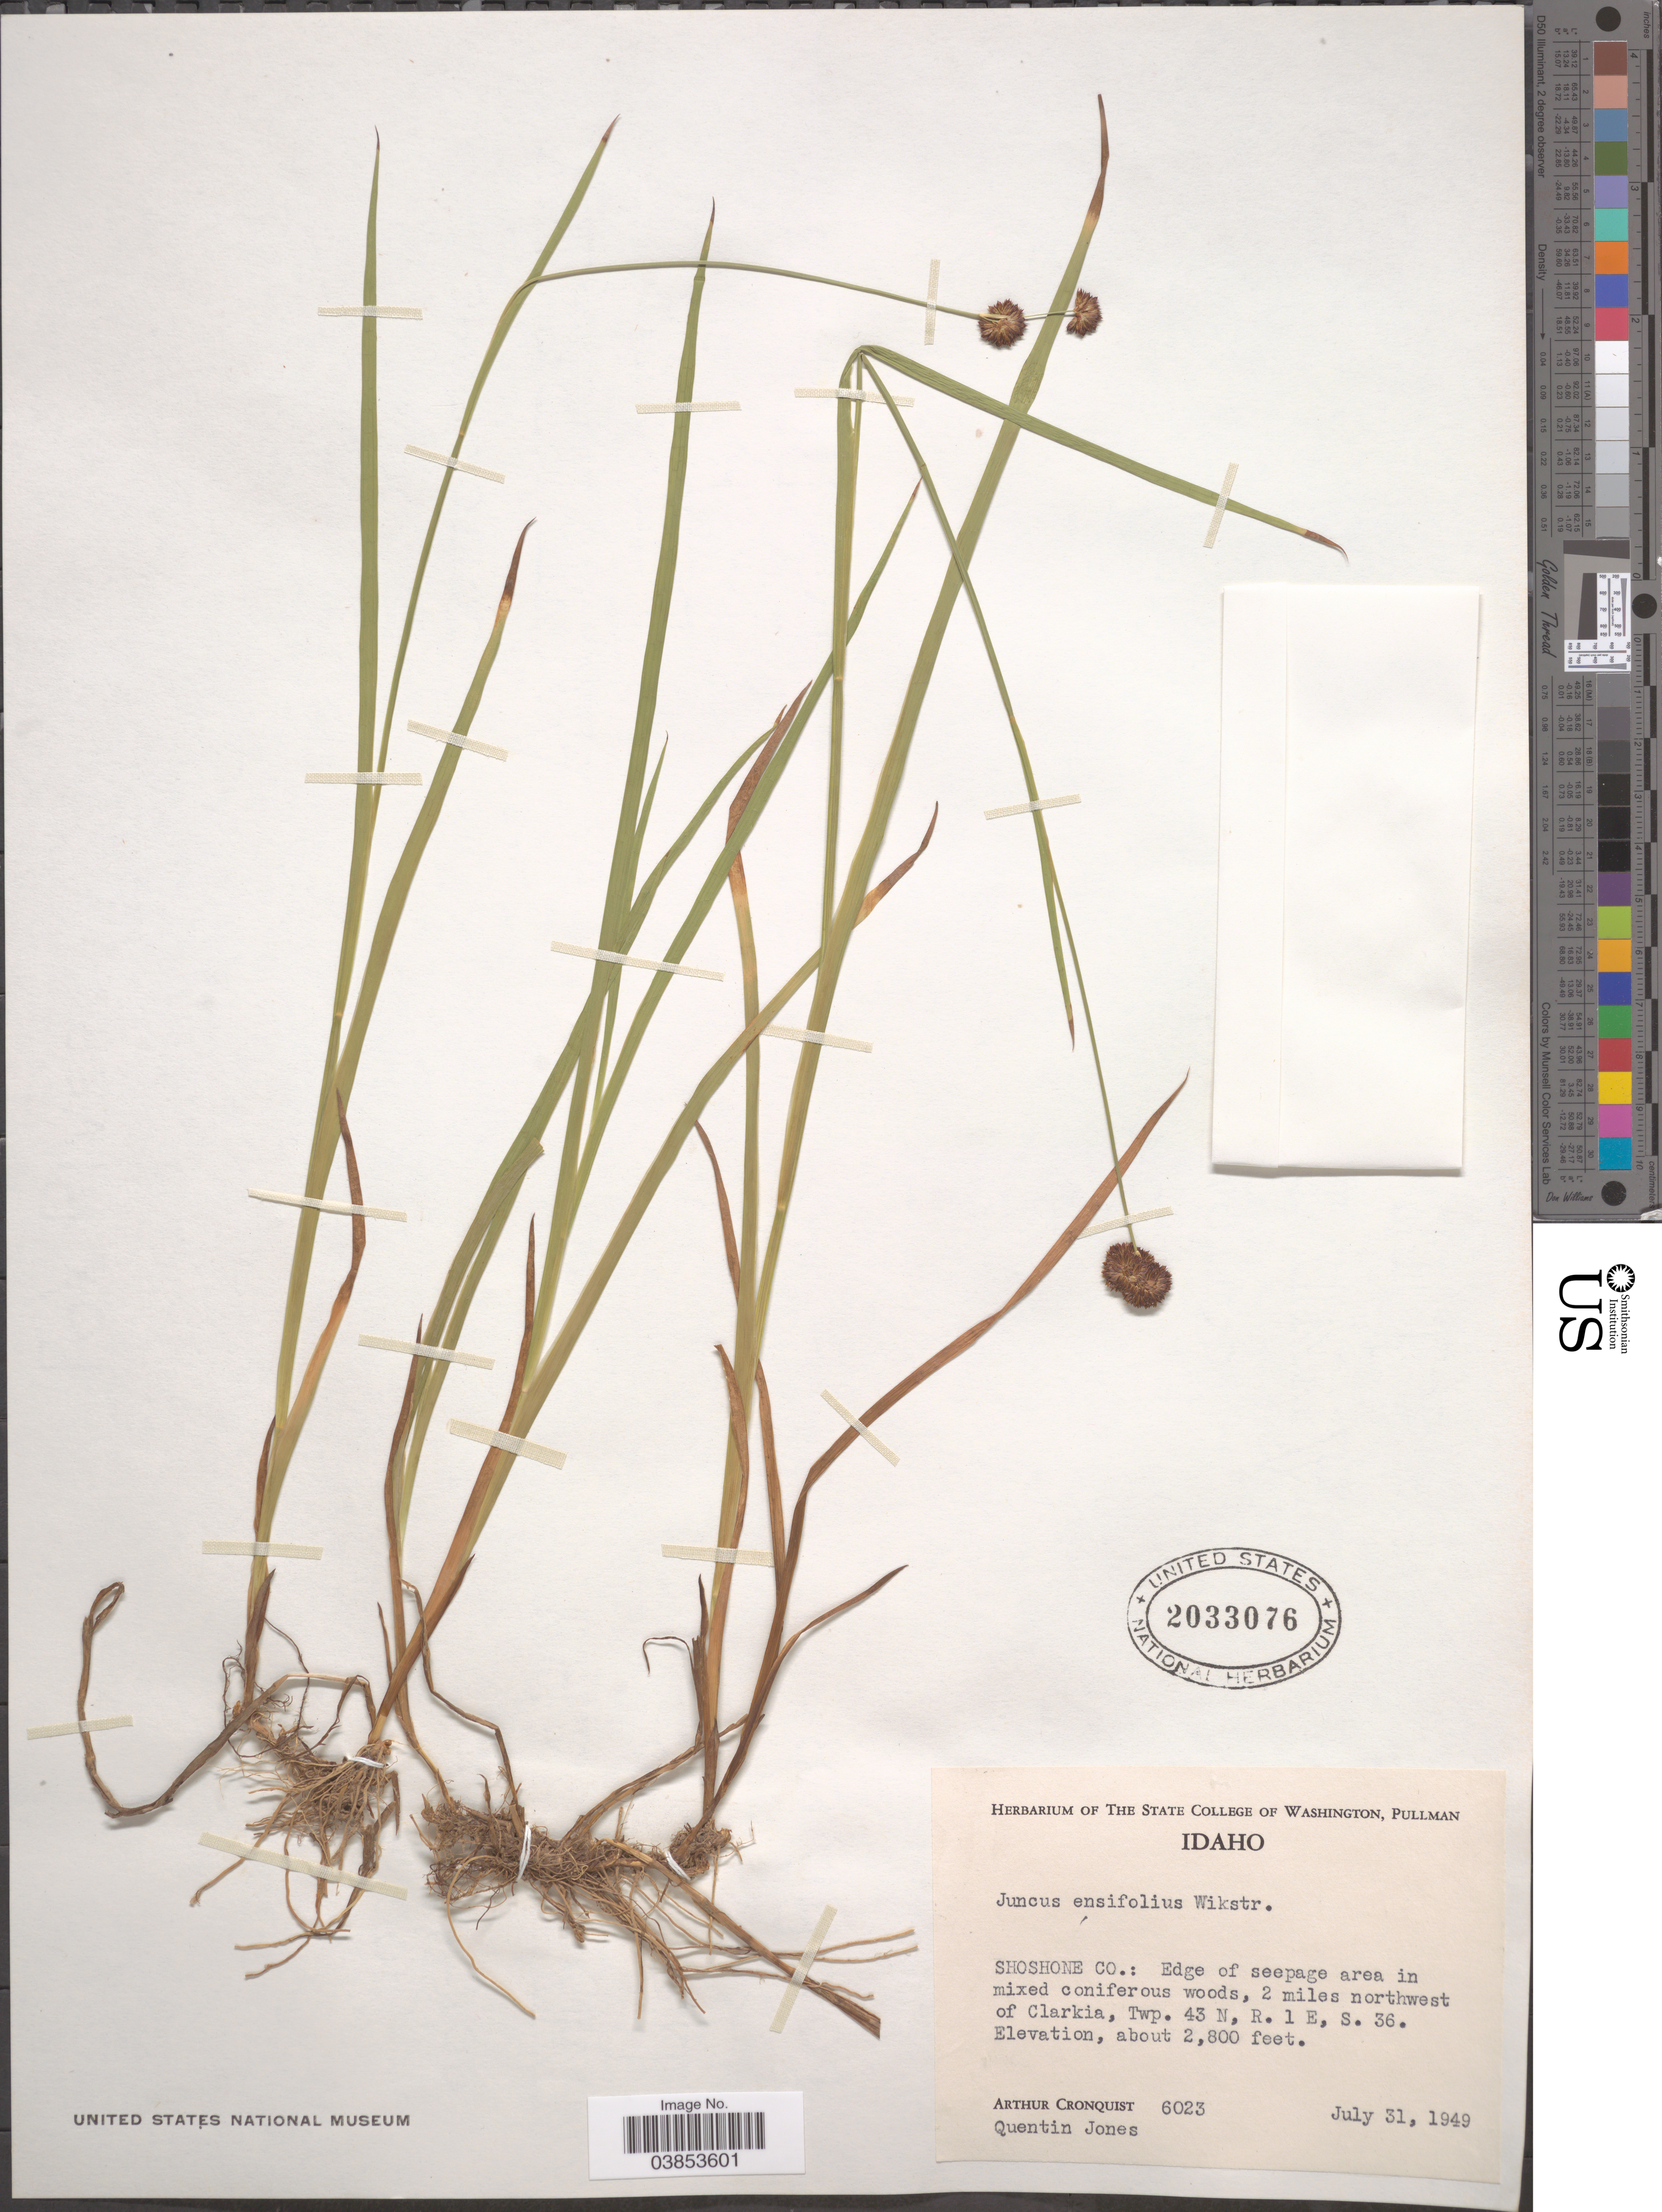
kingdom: Plantae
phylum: Tracheophyta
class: Liliopsida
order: Poales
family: Juncaceae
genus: Juncus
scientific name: Juncus ensifolius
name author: Wikstr.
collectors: A. J. Cronquist & Q. Jones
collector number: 6023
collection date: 1949-07-31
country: United States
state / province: Idaho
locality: Shoshone Co.: Edge of seepage area in mixed coniferous woods, 2 miles northwest of Clarkia, Twp. 43 N, R. 1 E, S. 36.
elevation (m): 853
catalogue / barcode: US 2033076